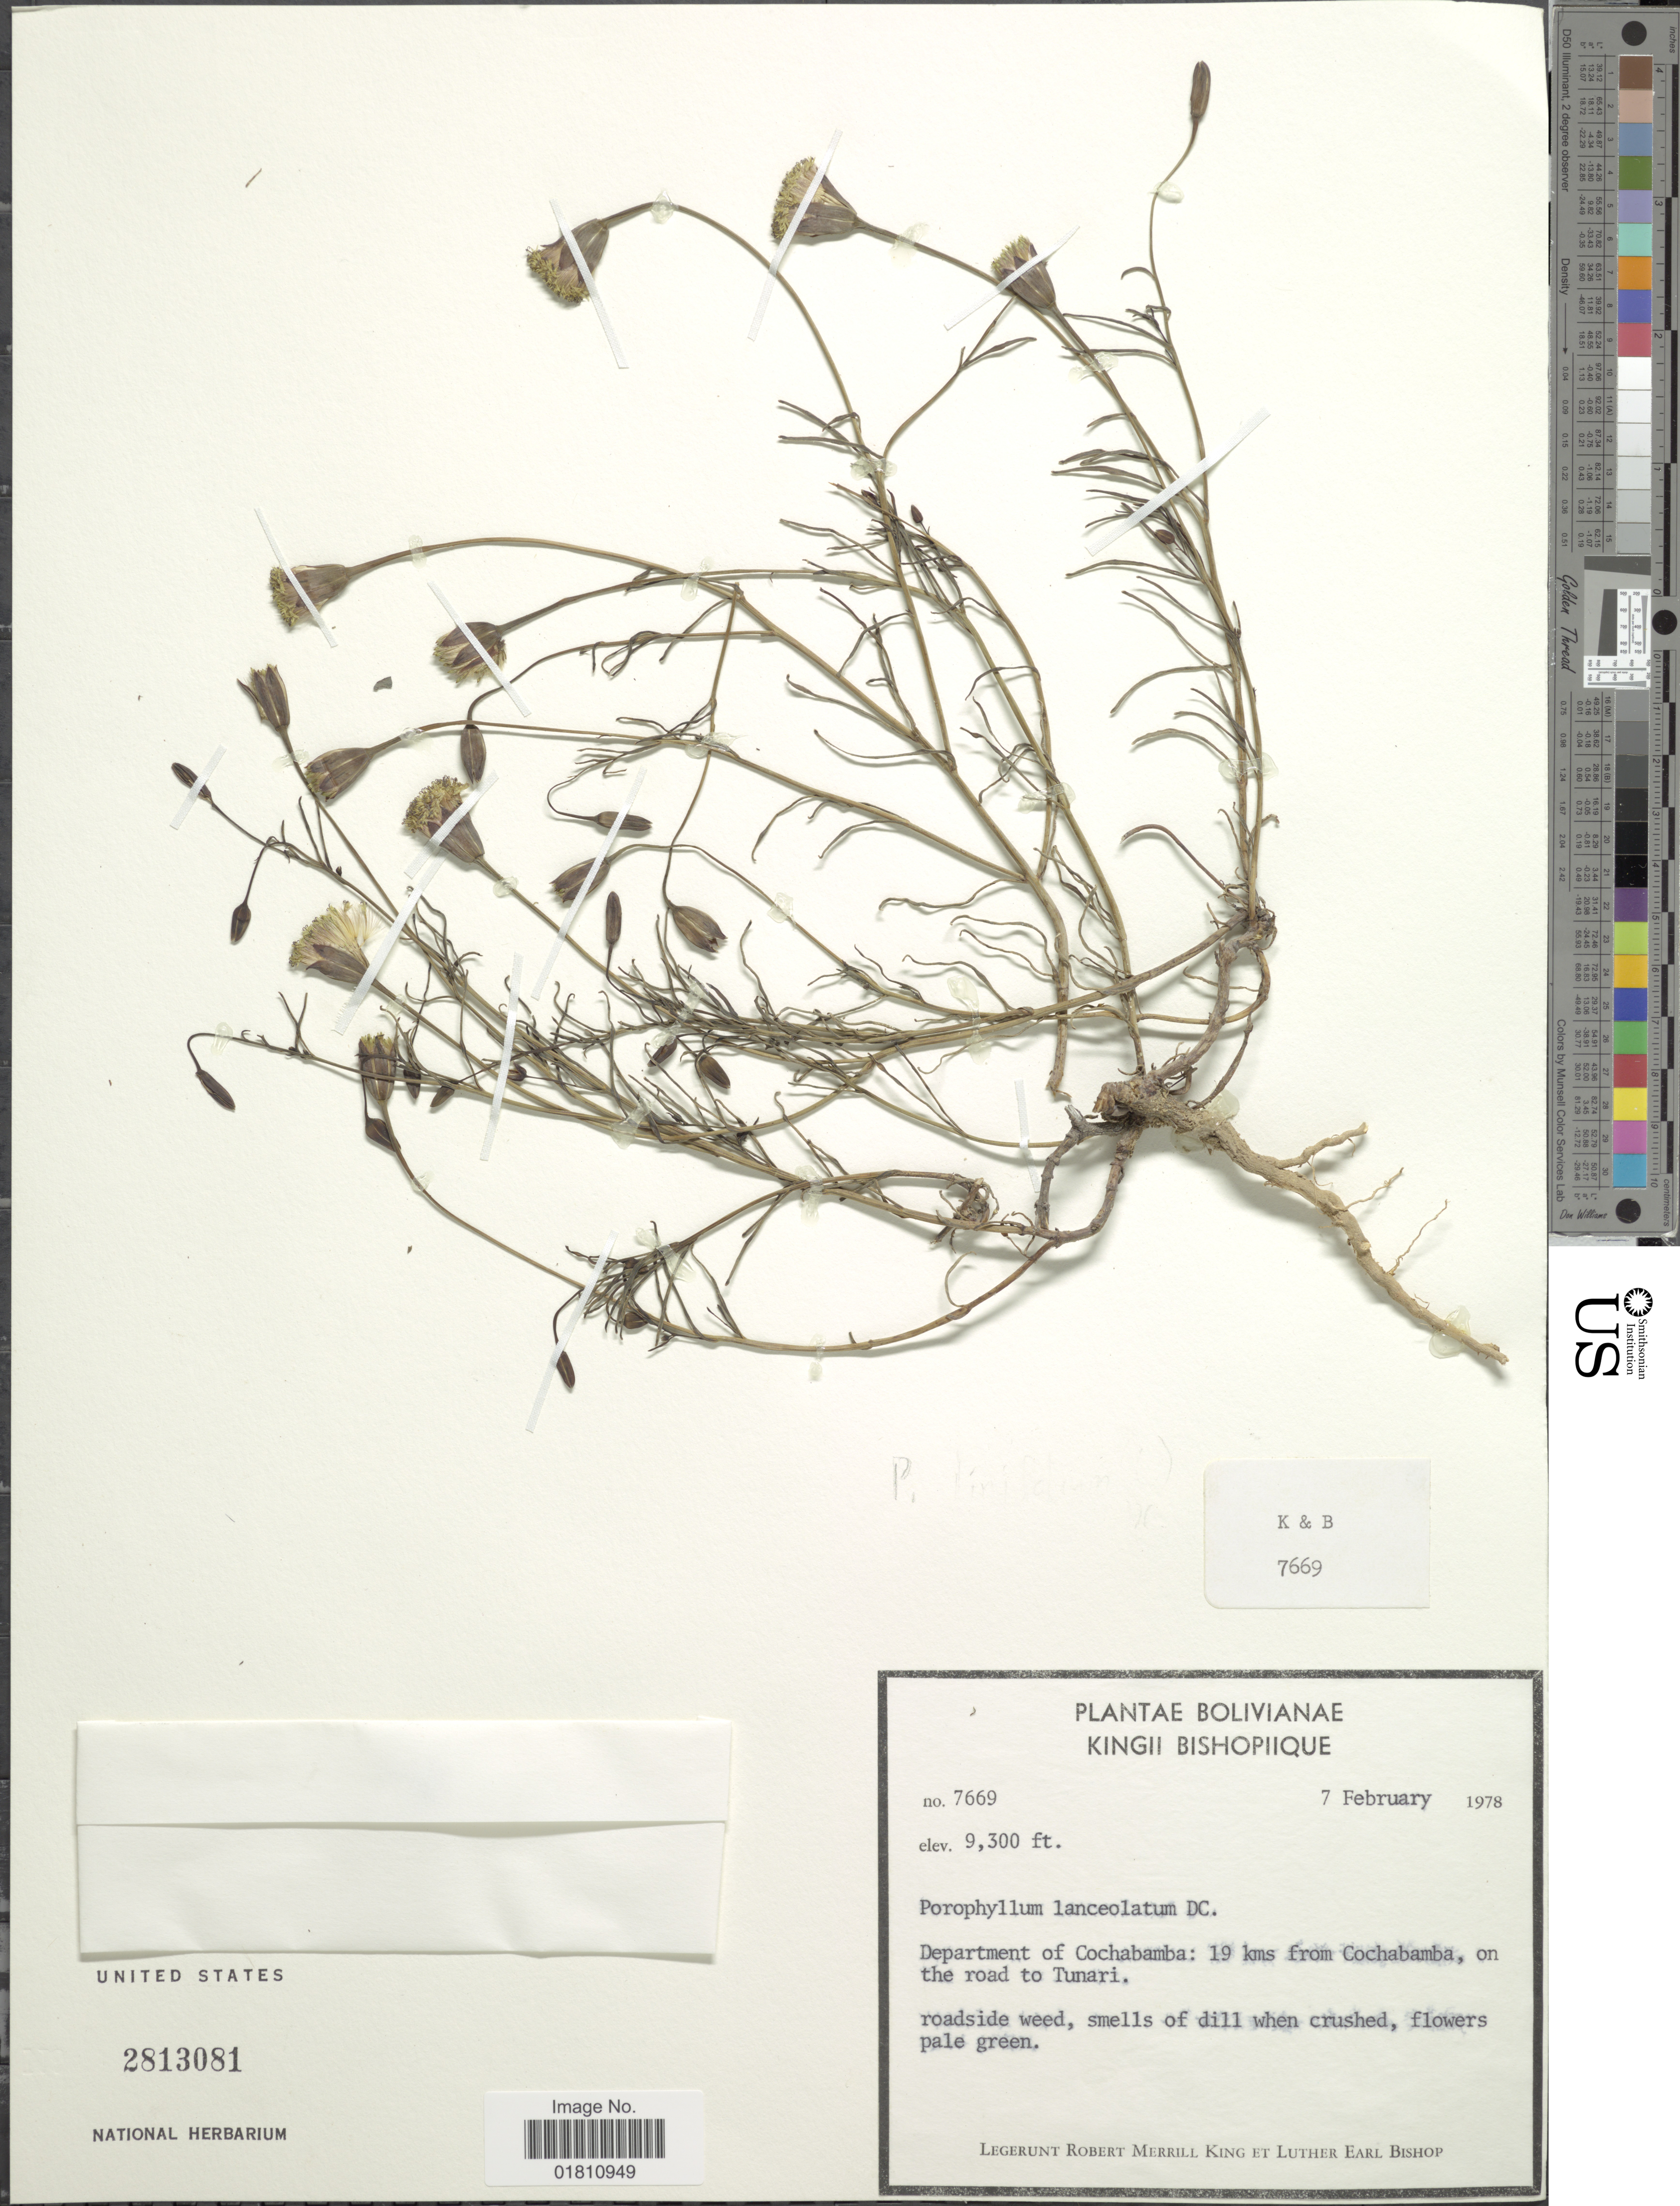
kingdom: Plantae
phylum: Tracheophyta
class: Magnoliopsida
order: Asterales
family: Asteraceae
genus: Porophyllum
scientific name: Porophyllum lanceolatum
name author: DC.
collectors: R. M. King & L. E. Bishop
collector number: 7669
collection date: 1978-02-07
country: Bolivia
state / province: Cochabamba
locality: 19 kms from Cochabamba, on the road to Tunari, roadside weed.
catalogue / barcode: US 2813081